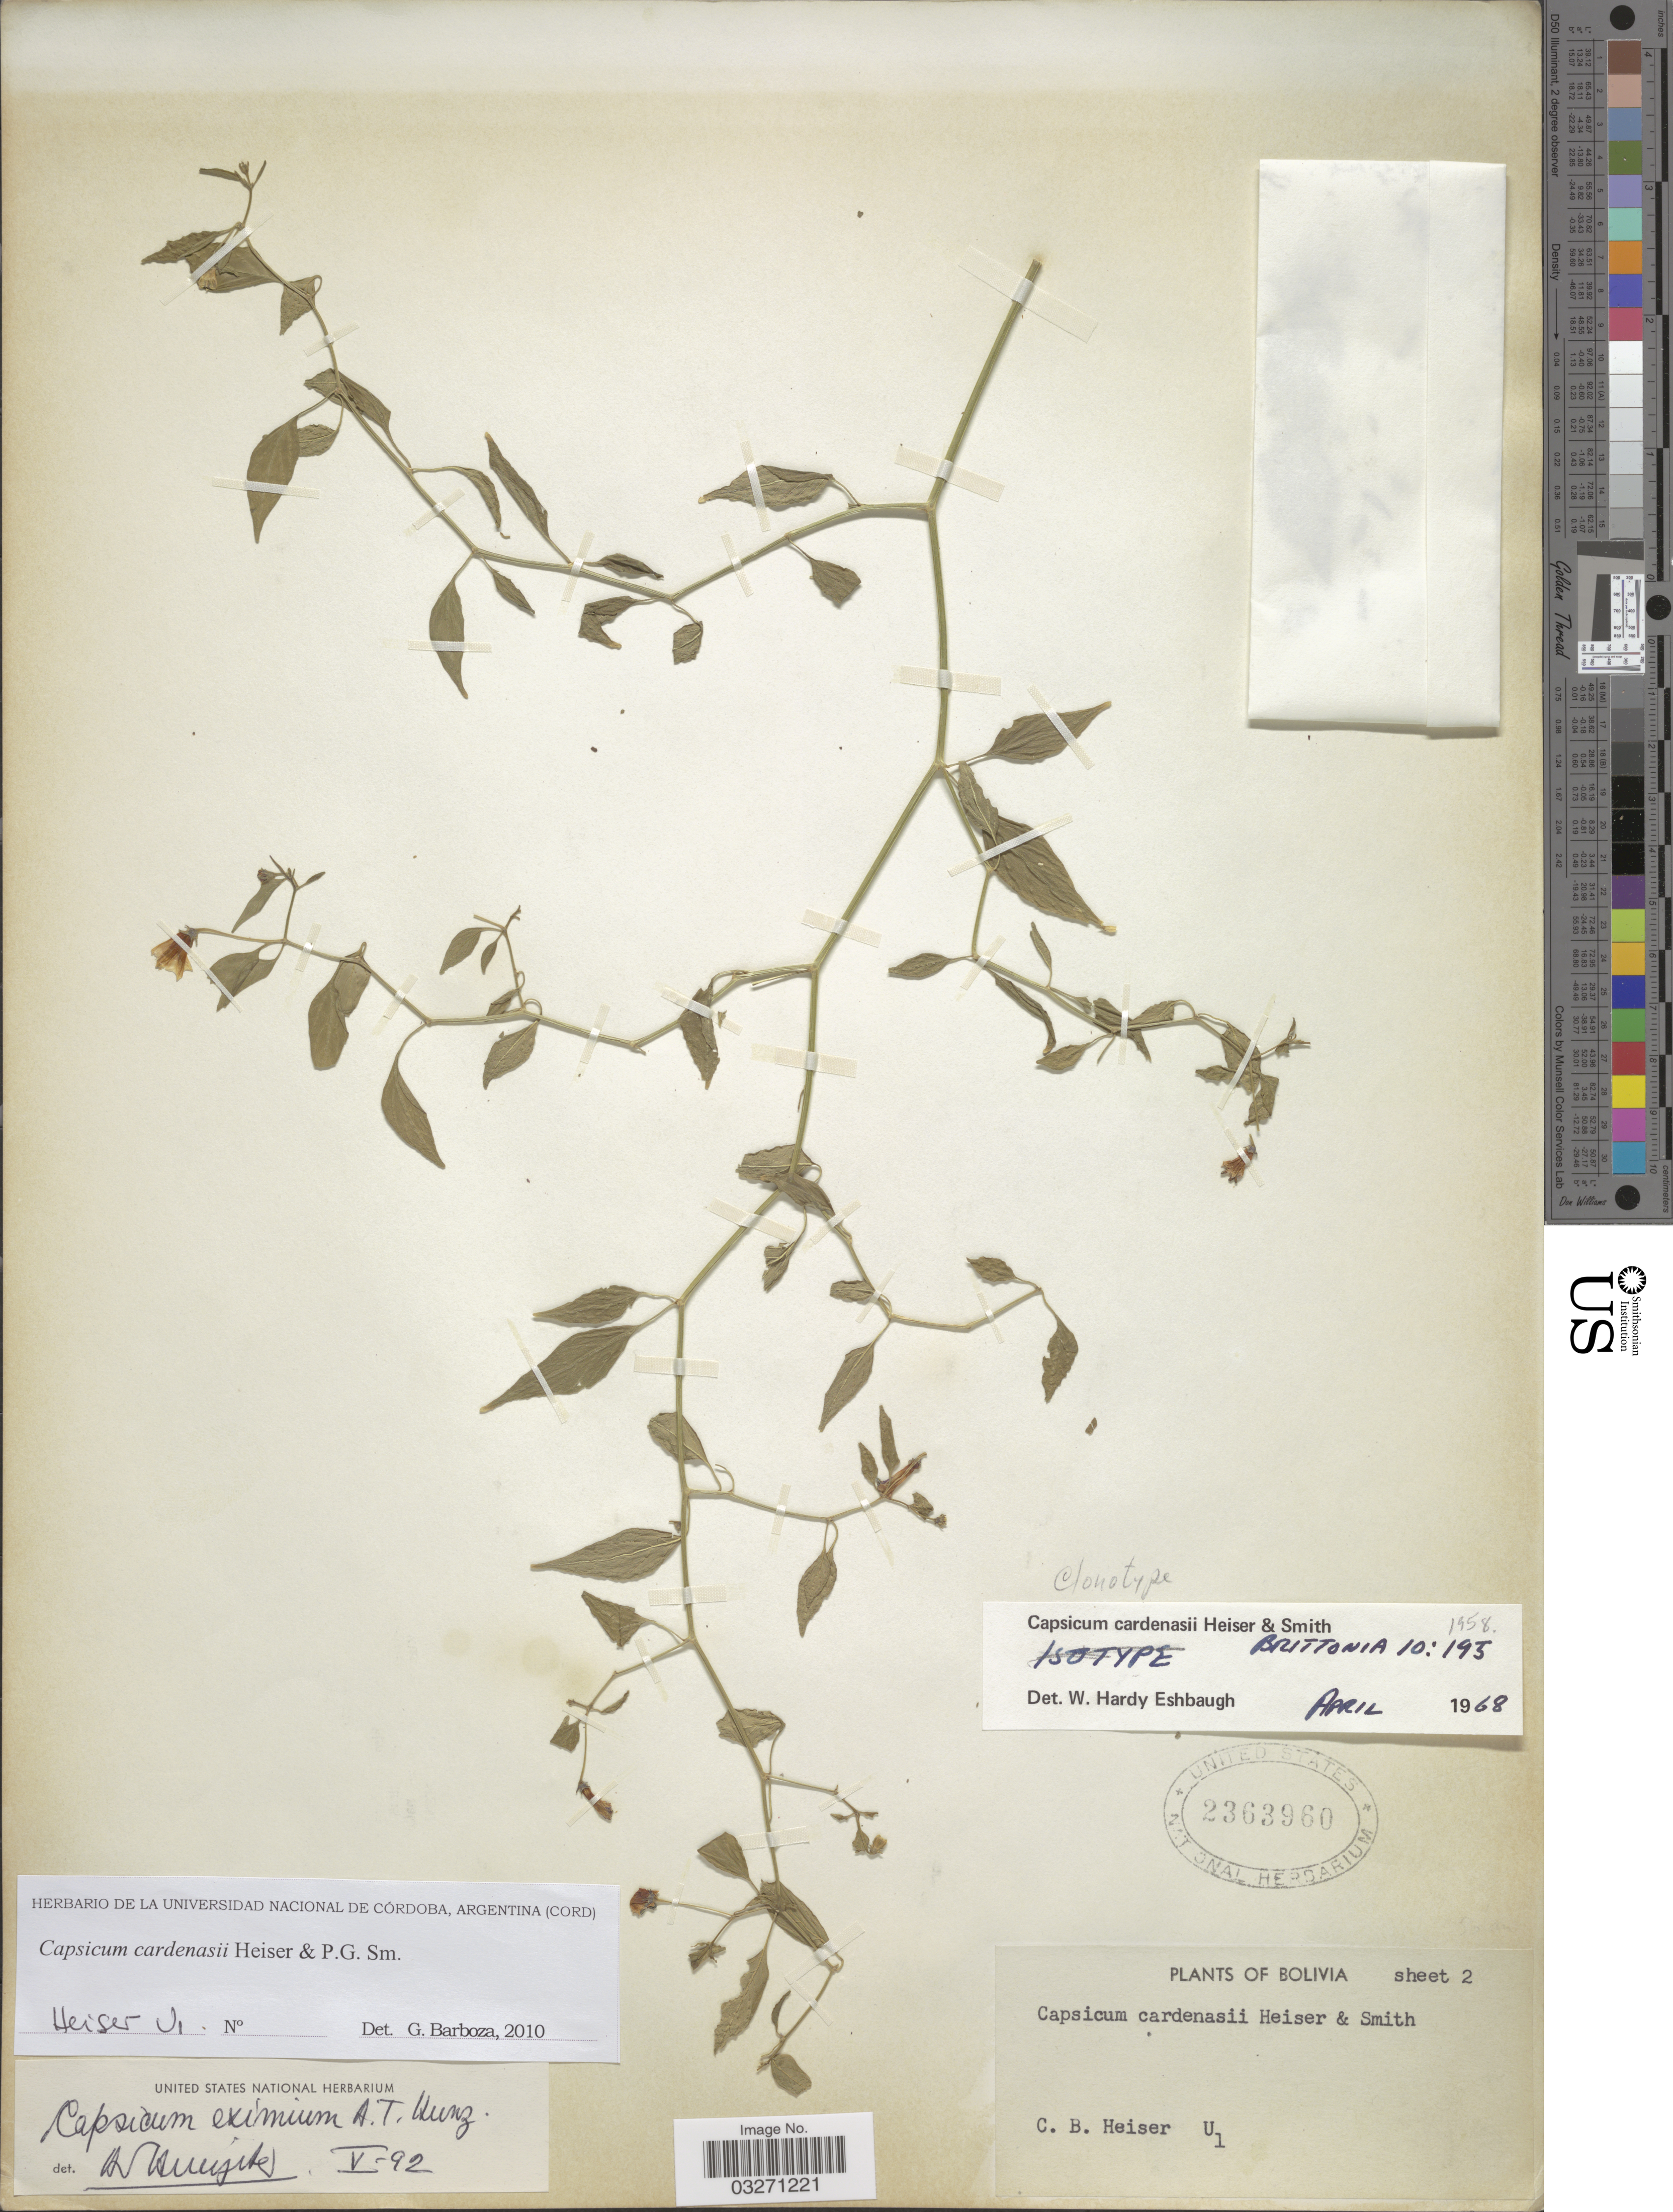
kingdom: Plantae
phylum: Tracheophyta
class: Magnoliopsida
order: Solanales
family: Solanaceae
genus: Capsicum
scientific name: Capsicum cardenasii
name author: Heiser & P.G. Sm.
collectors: C. B. Heiser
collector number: U1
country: Bolivia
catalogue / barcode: US 2363960